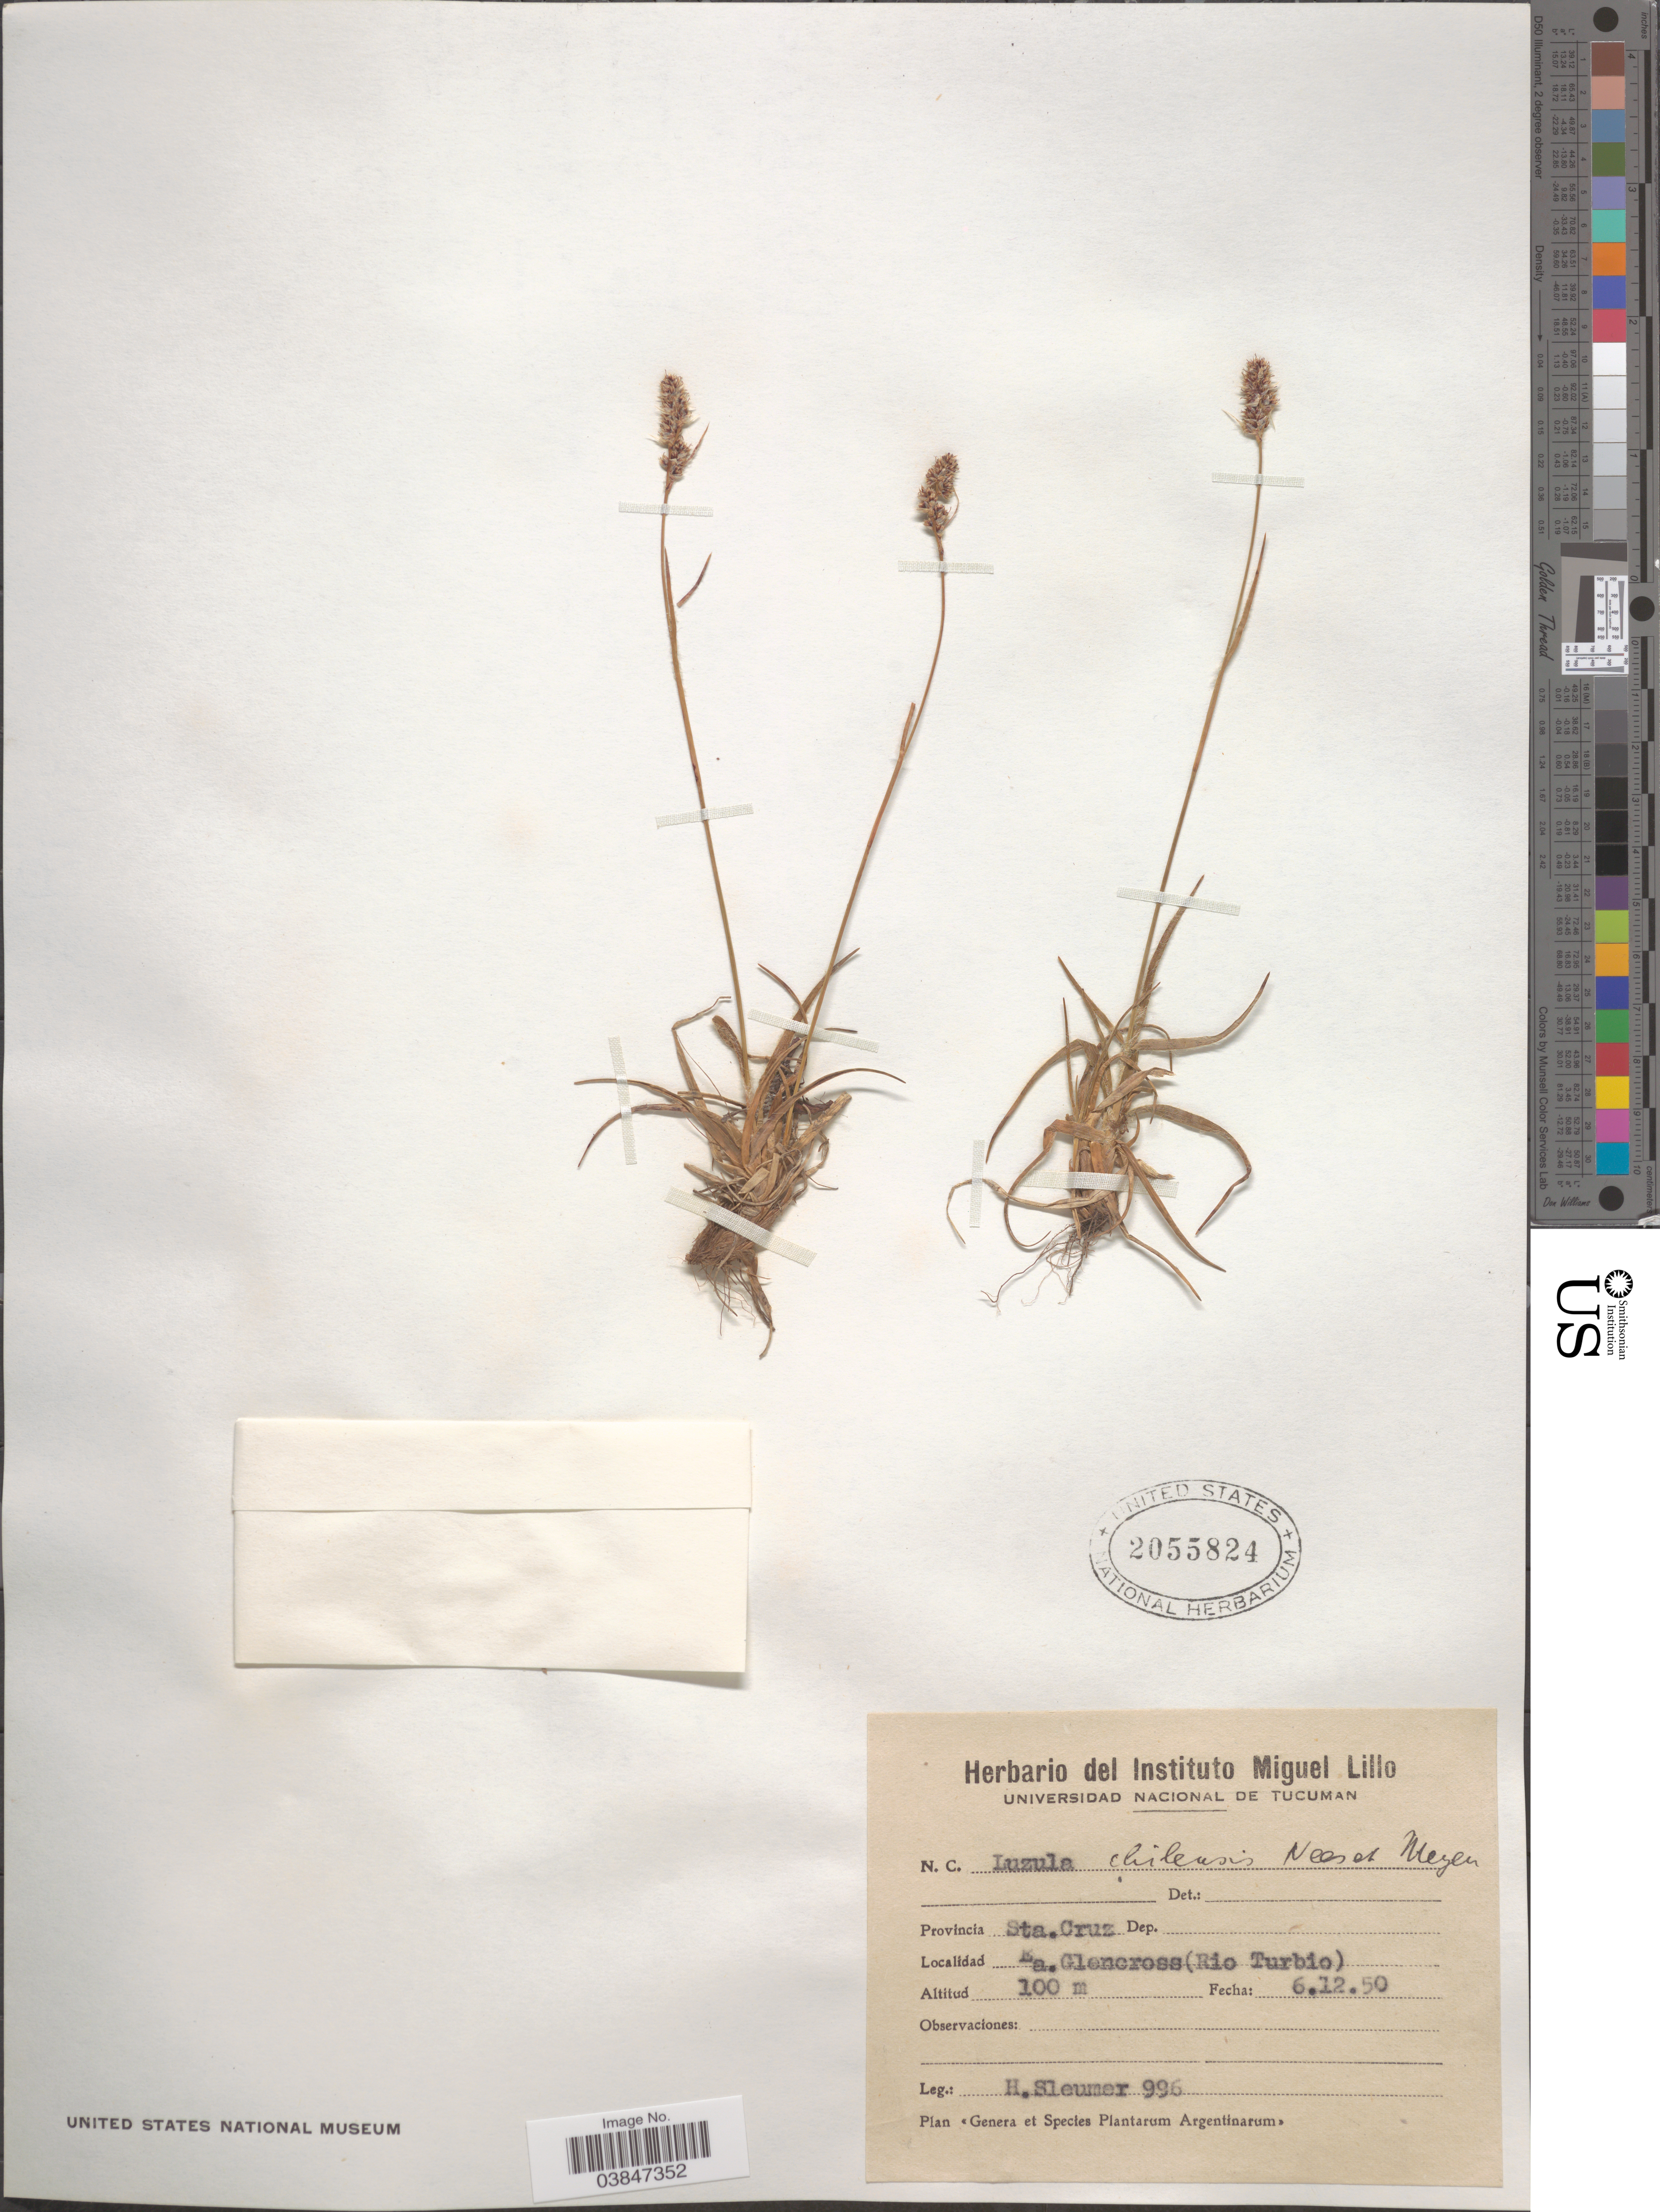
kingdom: Plantae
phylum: Tracheophyta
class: Liliopsida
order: Poales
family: Juncaceae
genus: Luzula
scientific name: Luzula chilensis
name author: Nees & Meyen ex Kunth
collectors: H. O. Sleumer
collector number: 996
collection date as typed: Transcribed d/m/y: 6/12/50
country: Argentina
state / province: Santa Cruz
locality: Ea. Glencross (Rio Turbio).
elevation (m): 100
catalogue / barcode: US 2055824